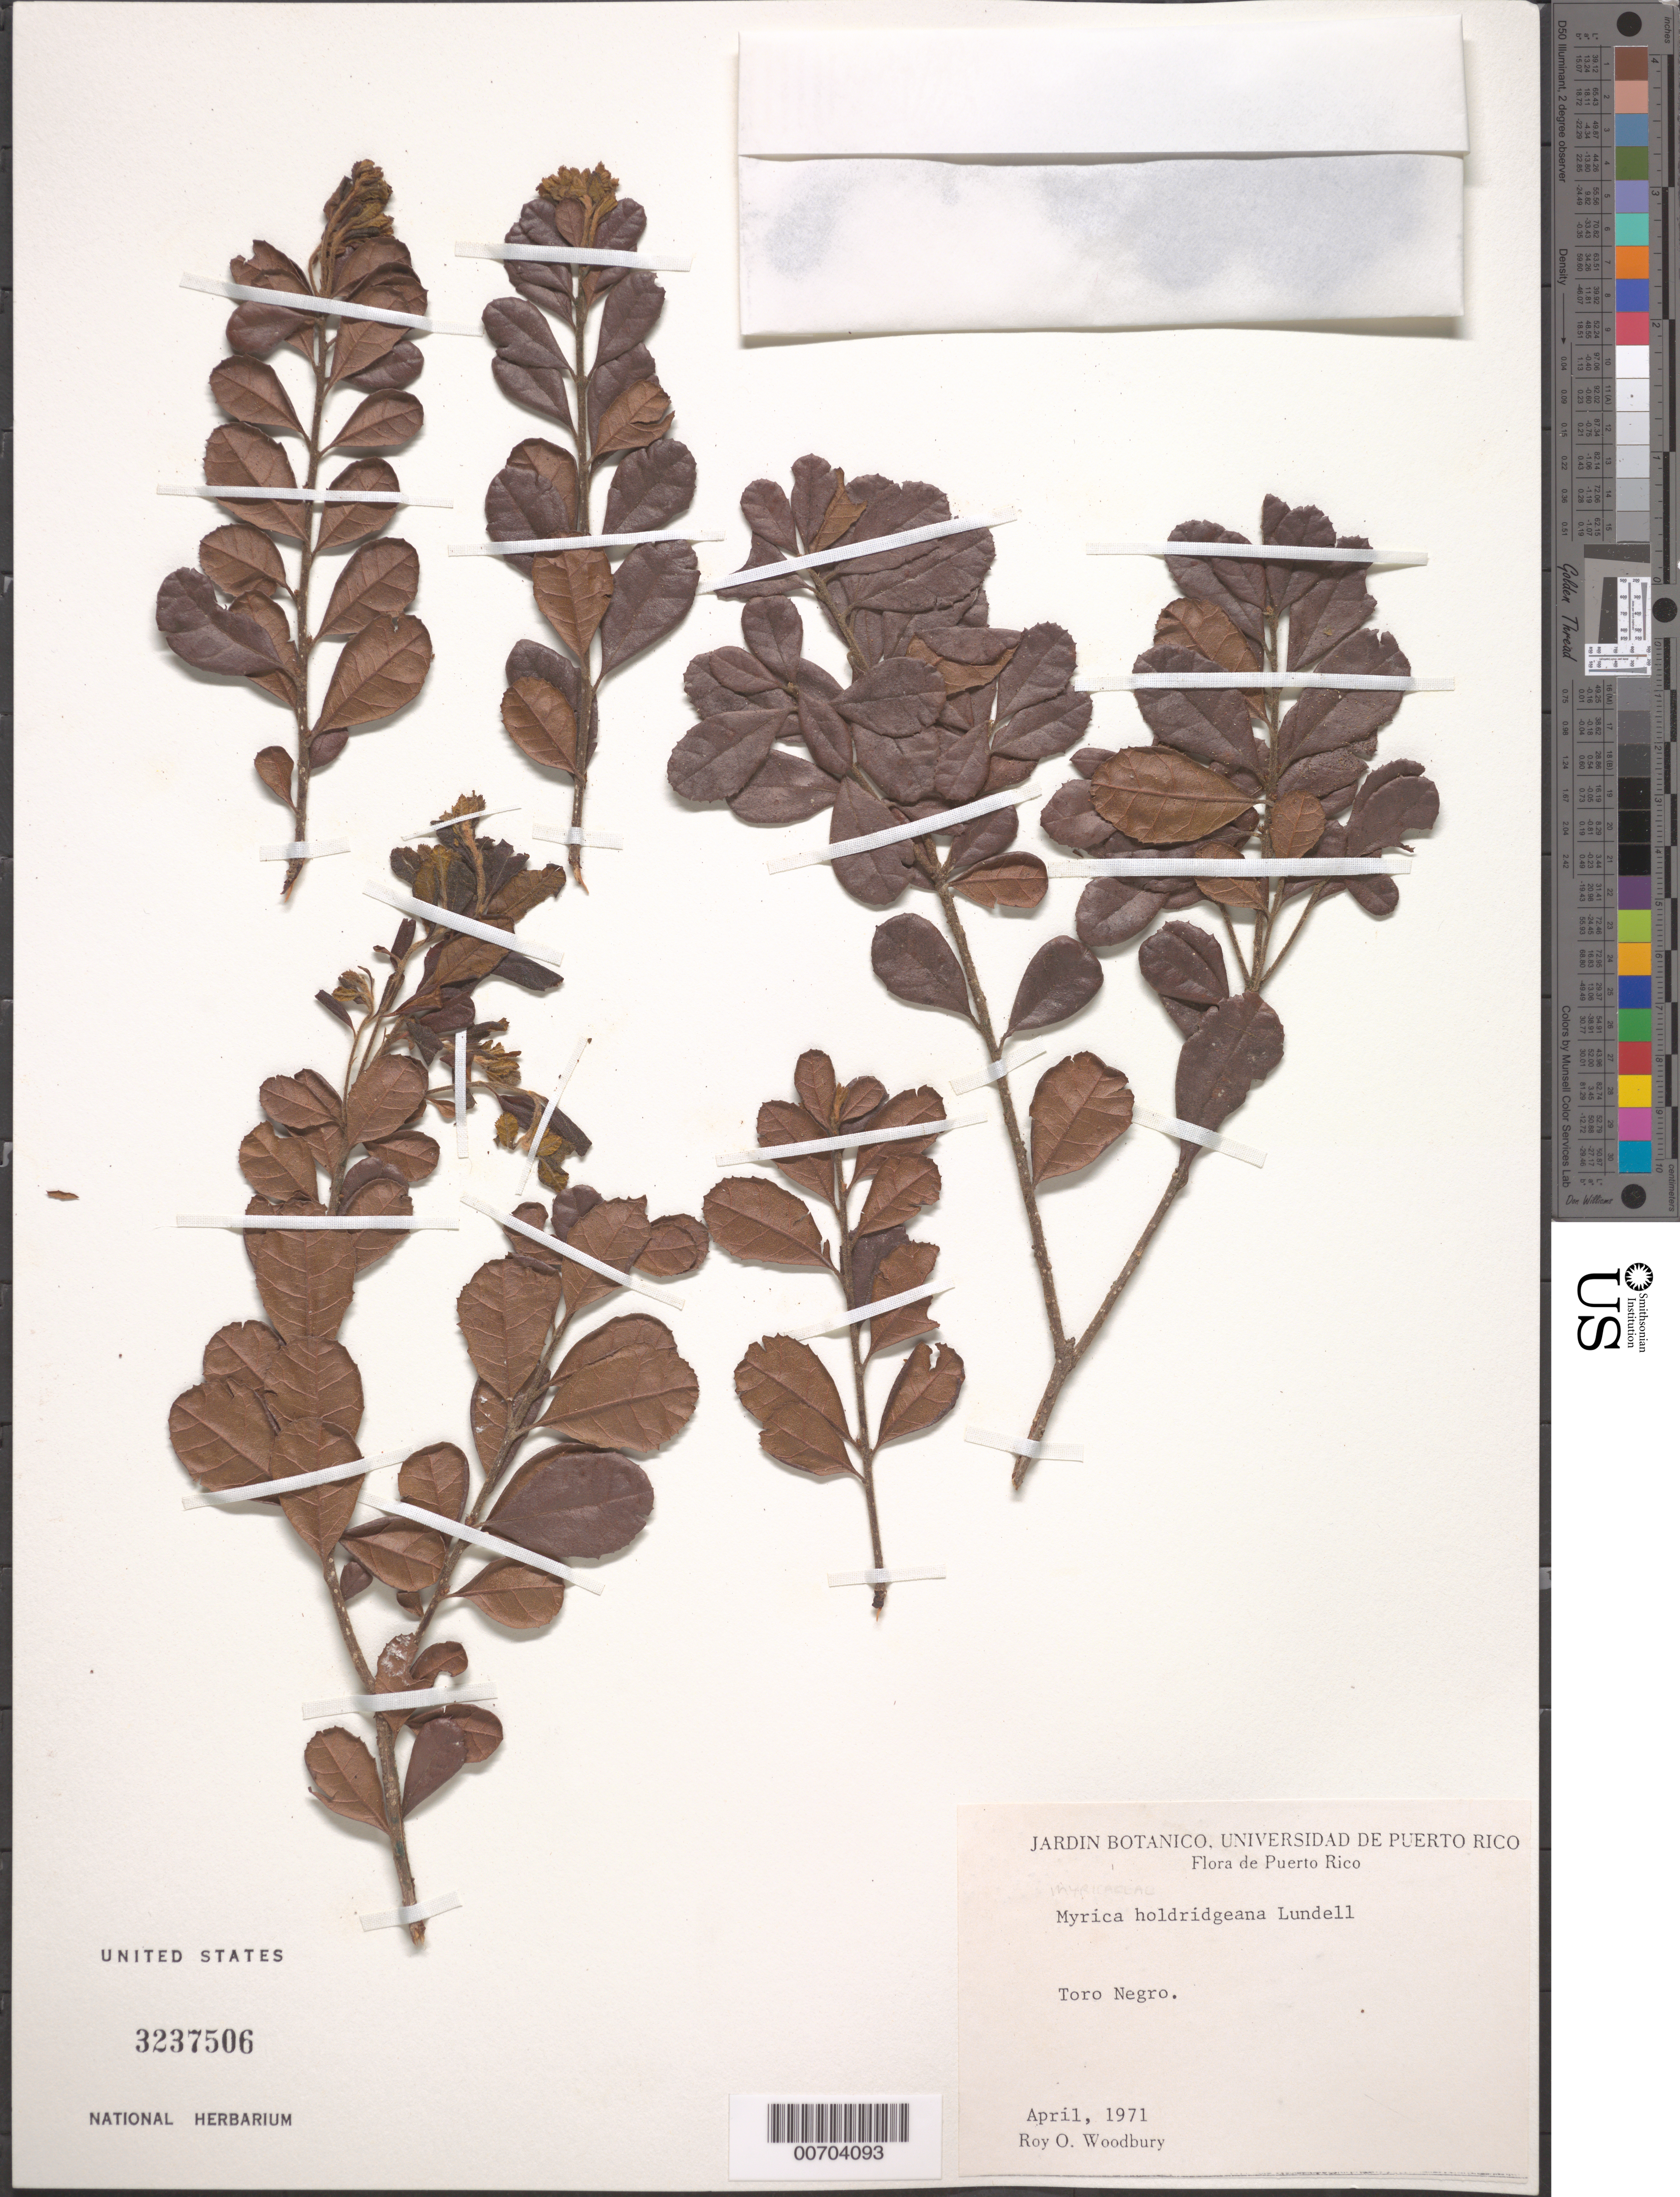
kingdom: Plantae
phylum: Tracheophyta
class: Magnoliopsida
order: Fagales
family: Myricaceae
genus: Morella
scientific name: Morella holdridgeana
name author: (Lundell) Wilbur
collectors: R. O. Woodbury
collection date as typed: Apr 1971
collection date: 1971-04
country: Puerto Rico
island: Greater Antilles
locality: Toro Negro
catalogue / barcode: US 3237506